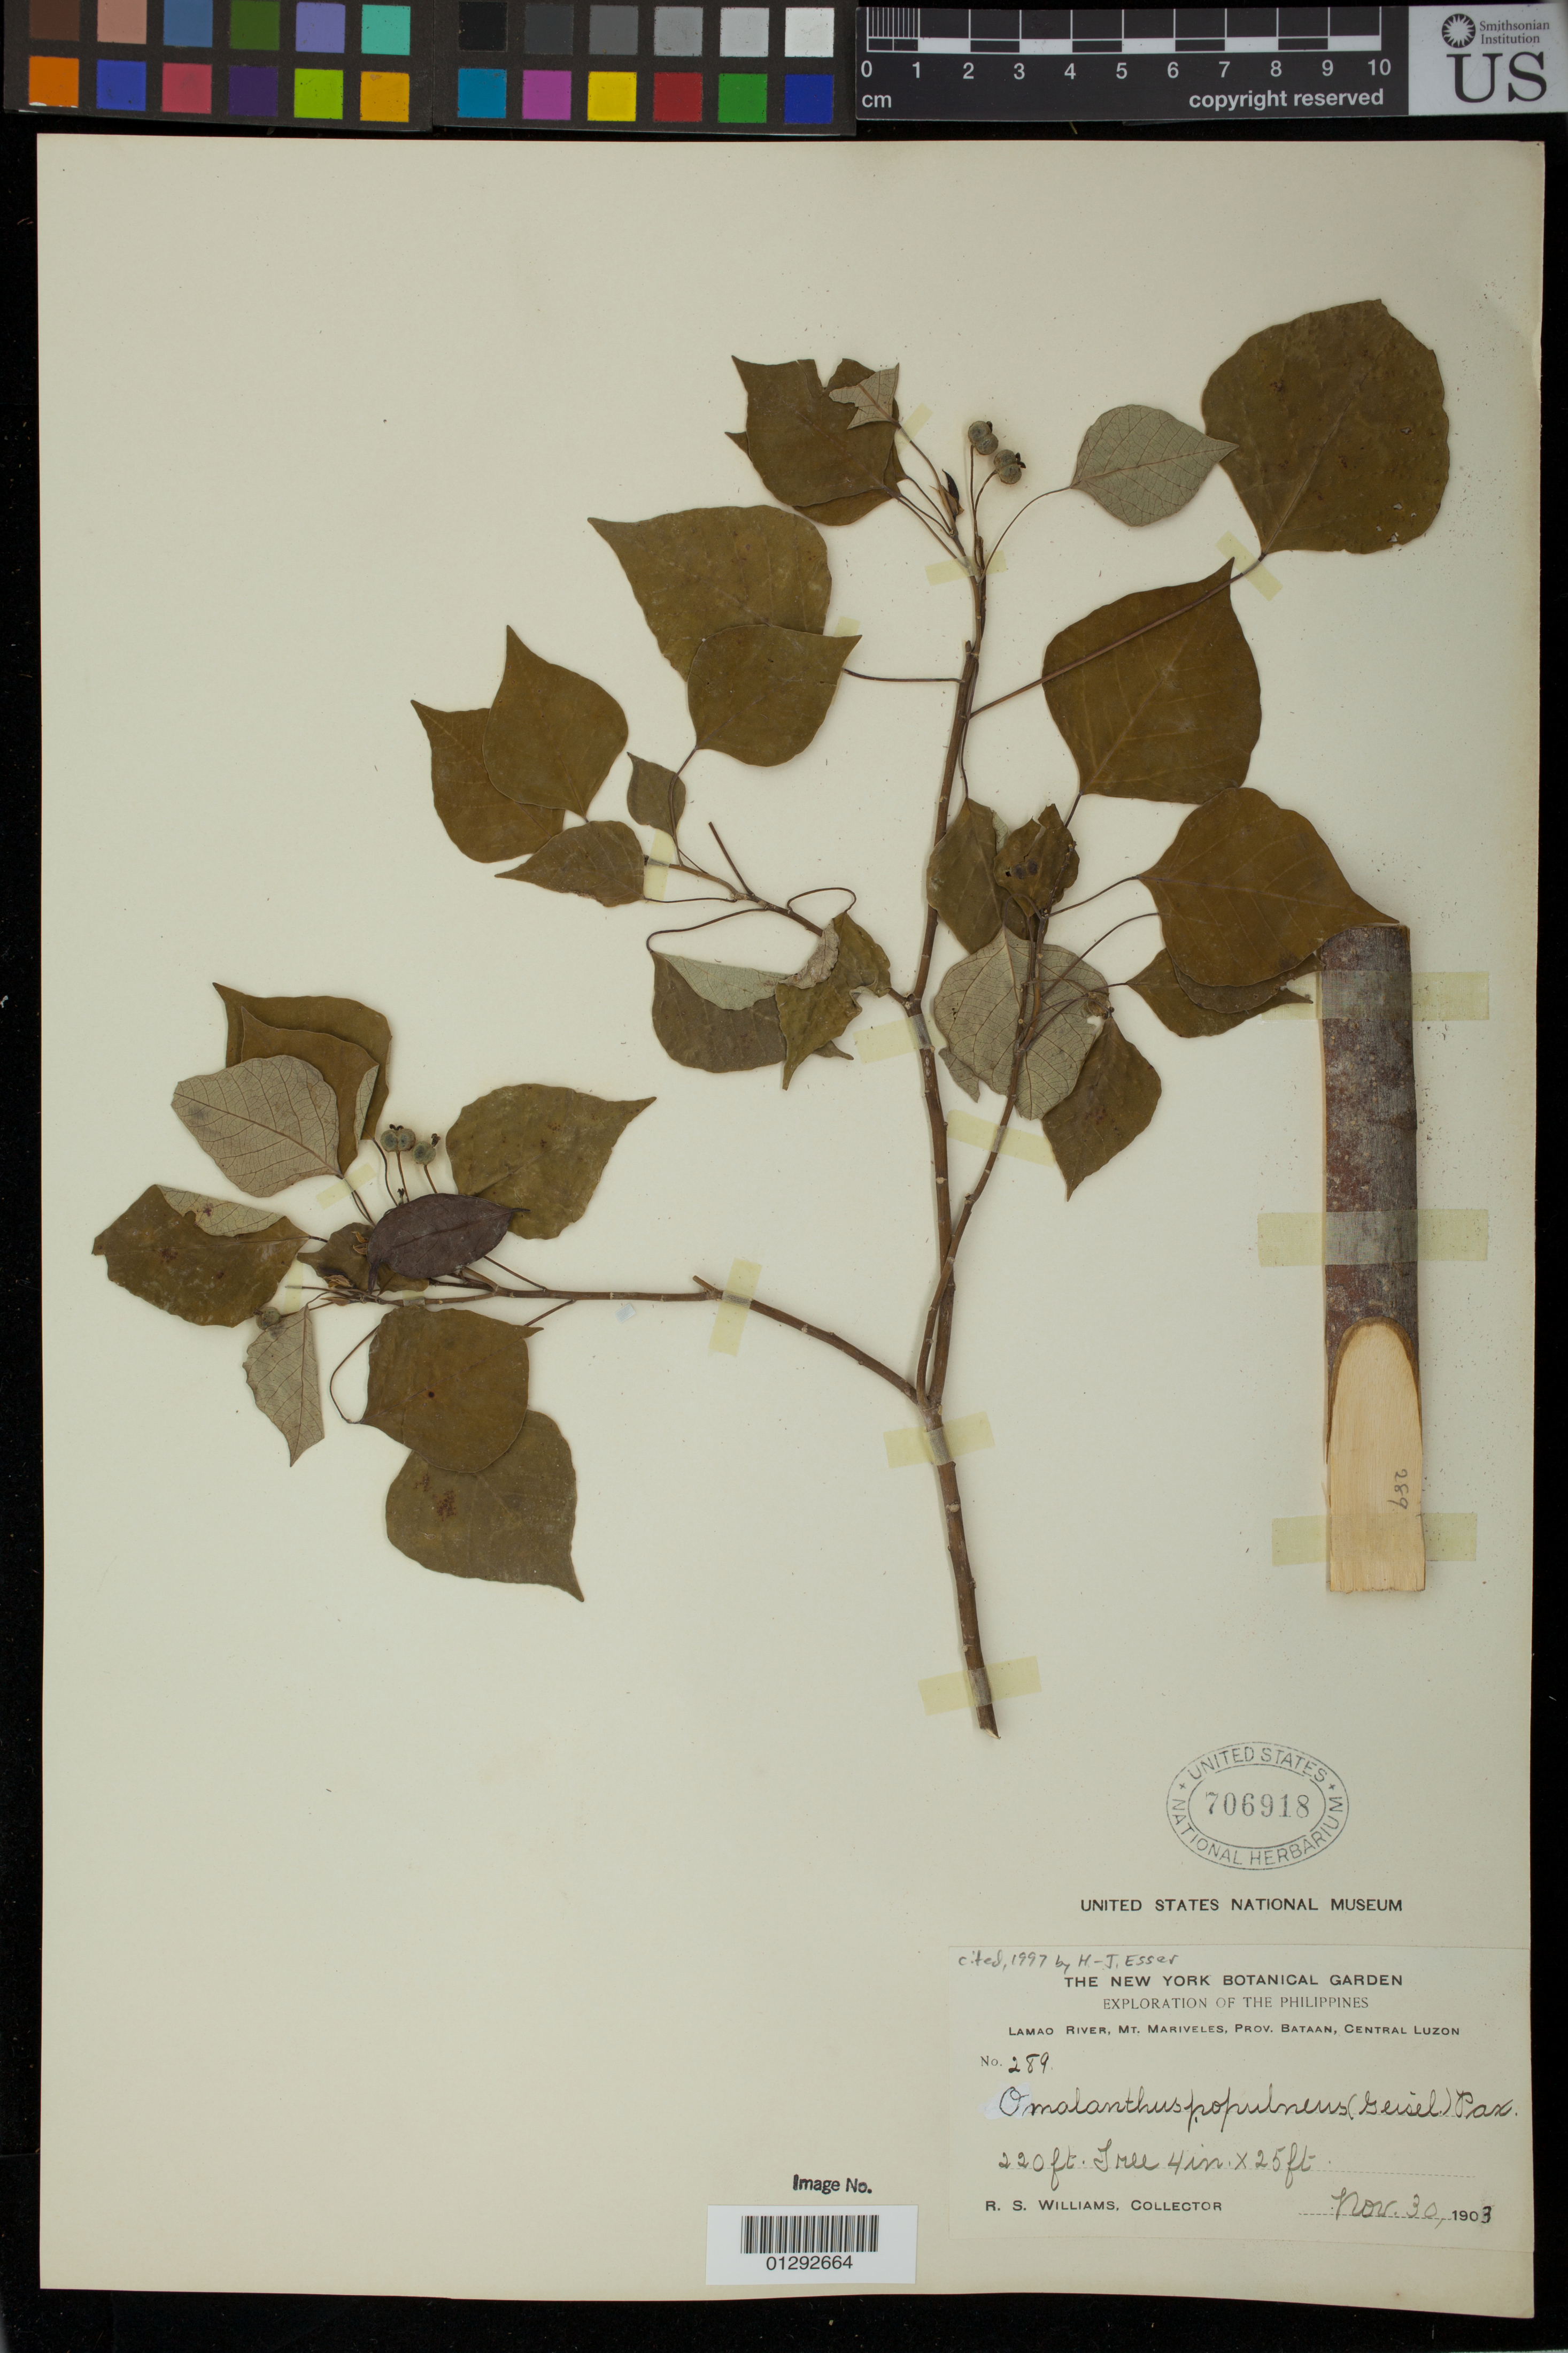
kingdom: Plantae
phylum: Tracheophyta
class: Magnoliopsida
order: Malpighiales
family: Euphorbiaceae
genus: Homalanthus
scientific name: Homalanthus populneus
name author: (Geiseler) Kuntze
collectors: R. S. Williams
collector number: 289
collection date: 1903-11-30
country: Philippines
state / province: Central Luzon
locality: Lamao River, Mt. Mariveles, Prov. Bataan, Central Luzon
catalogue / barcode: US 706918